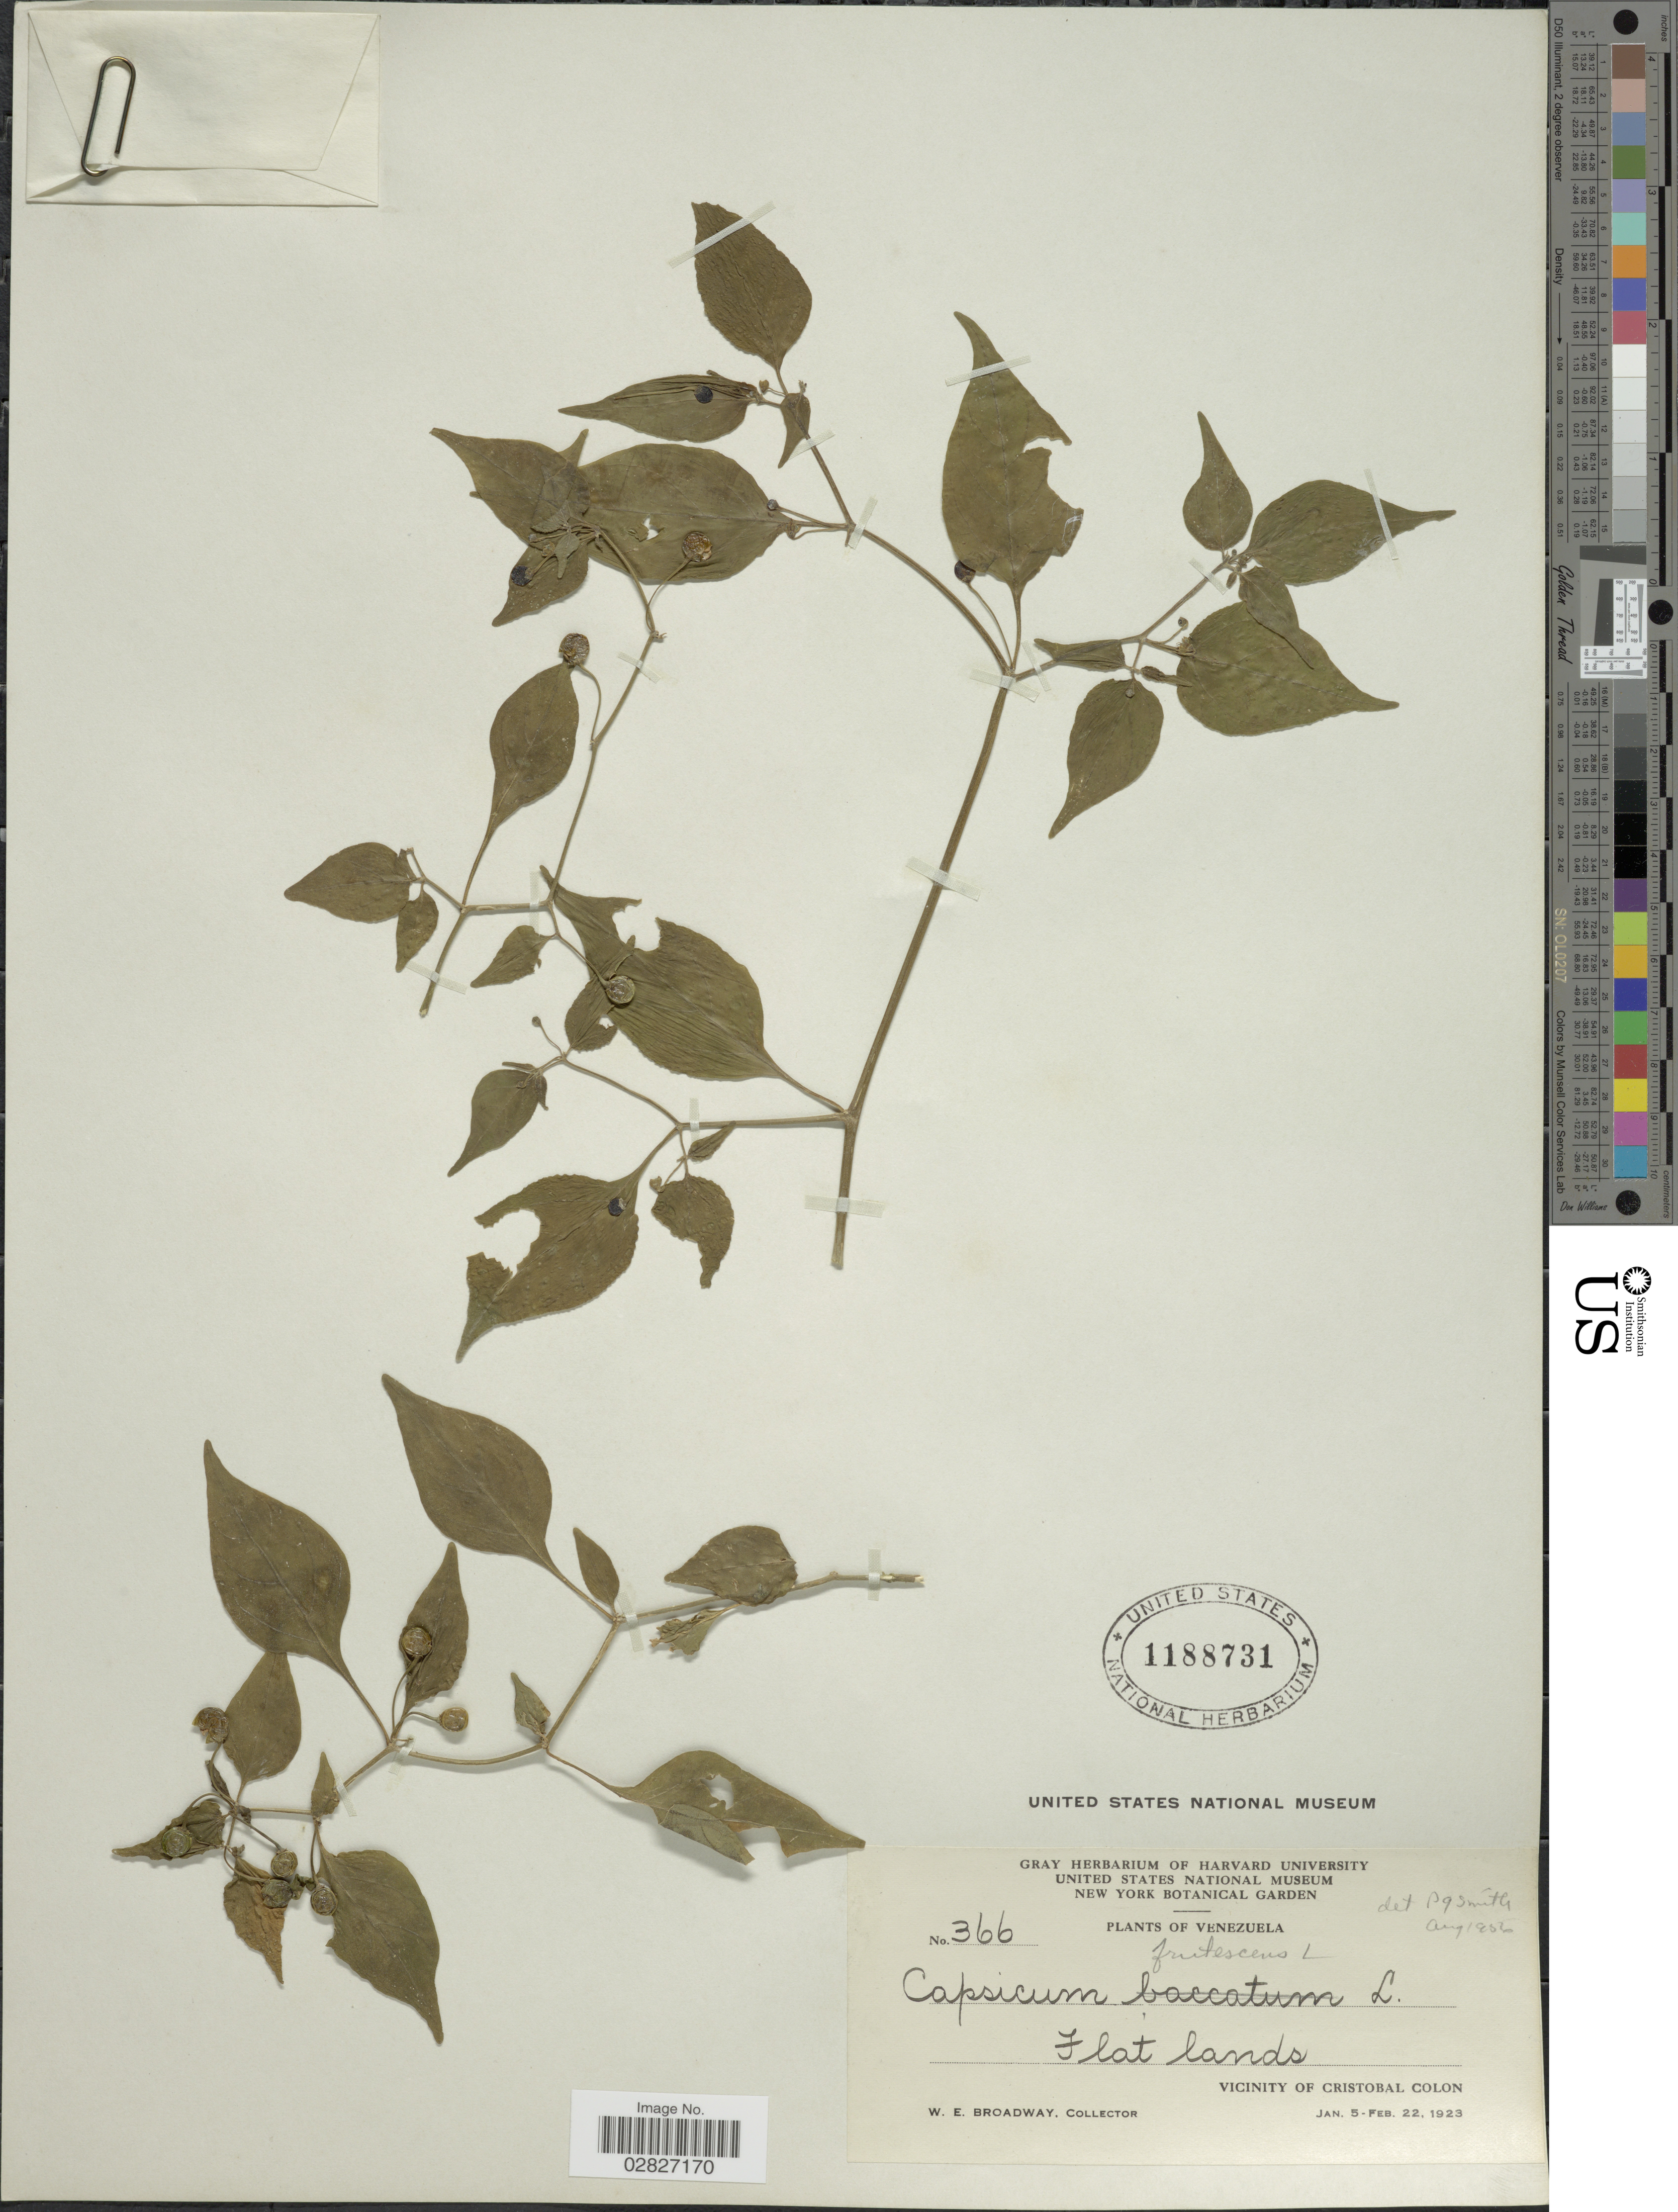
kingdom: Plantae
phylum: Tracheophyta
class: Magnoliopsida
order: Solanales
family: Solanaceae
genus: Capsicum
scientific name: Capsicum frutescens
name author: L.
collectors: W. E. Broadway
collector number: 366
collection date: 1923-01-05/1923-02-22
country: Venezuela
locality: Vicinity of Cristobal Colon.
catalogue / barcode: US 1188731